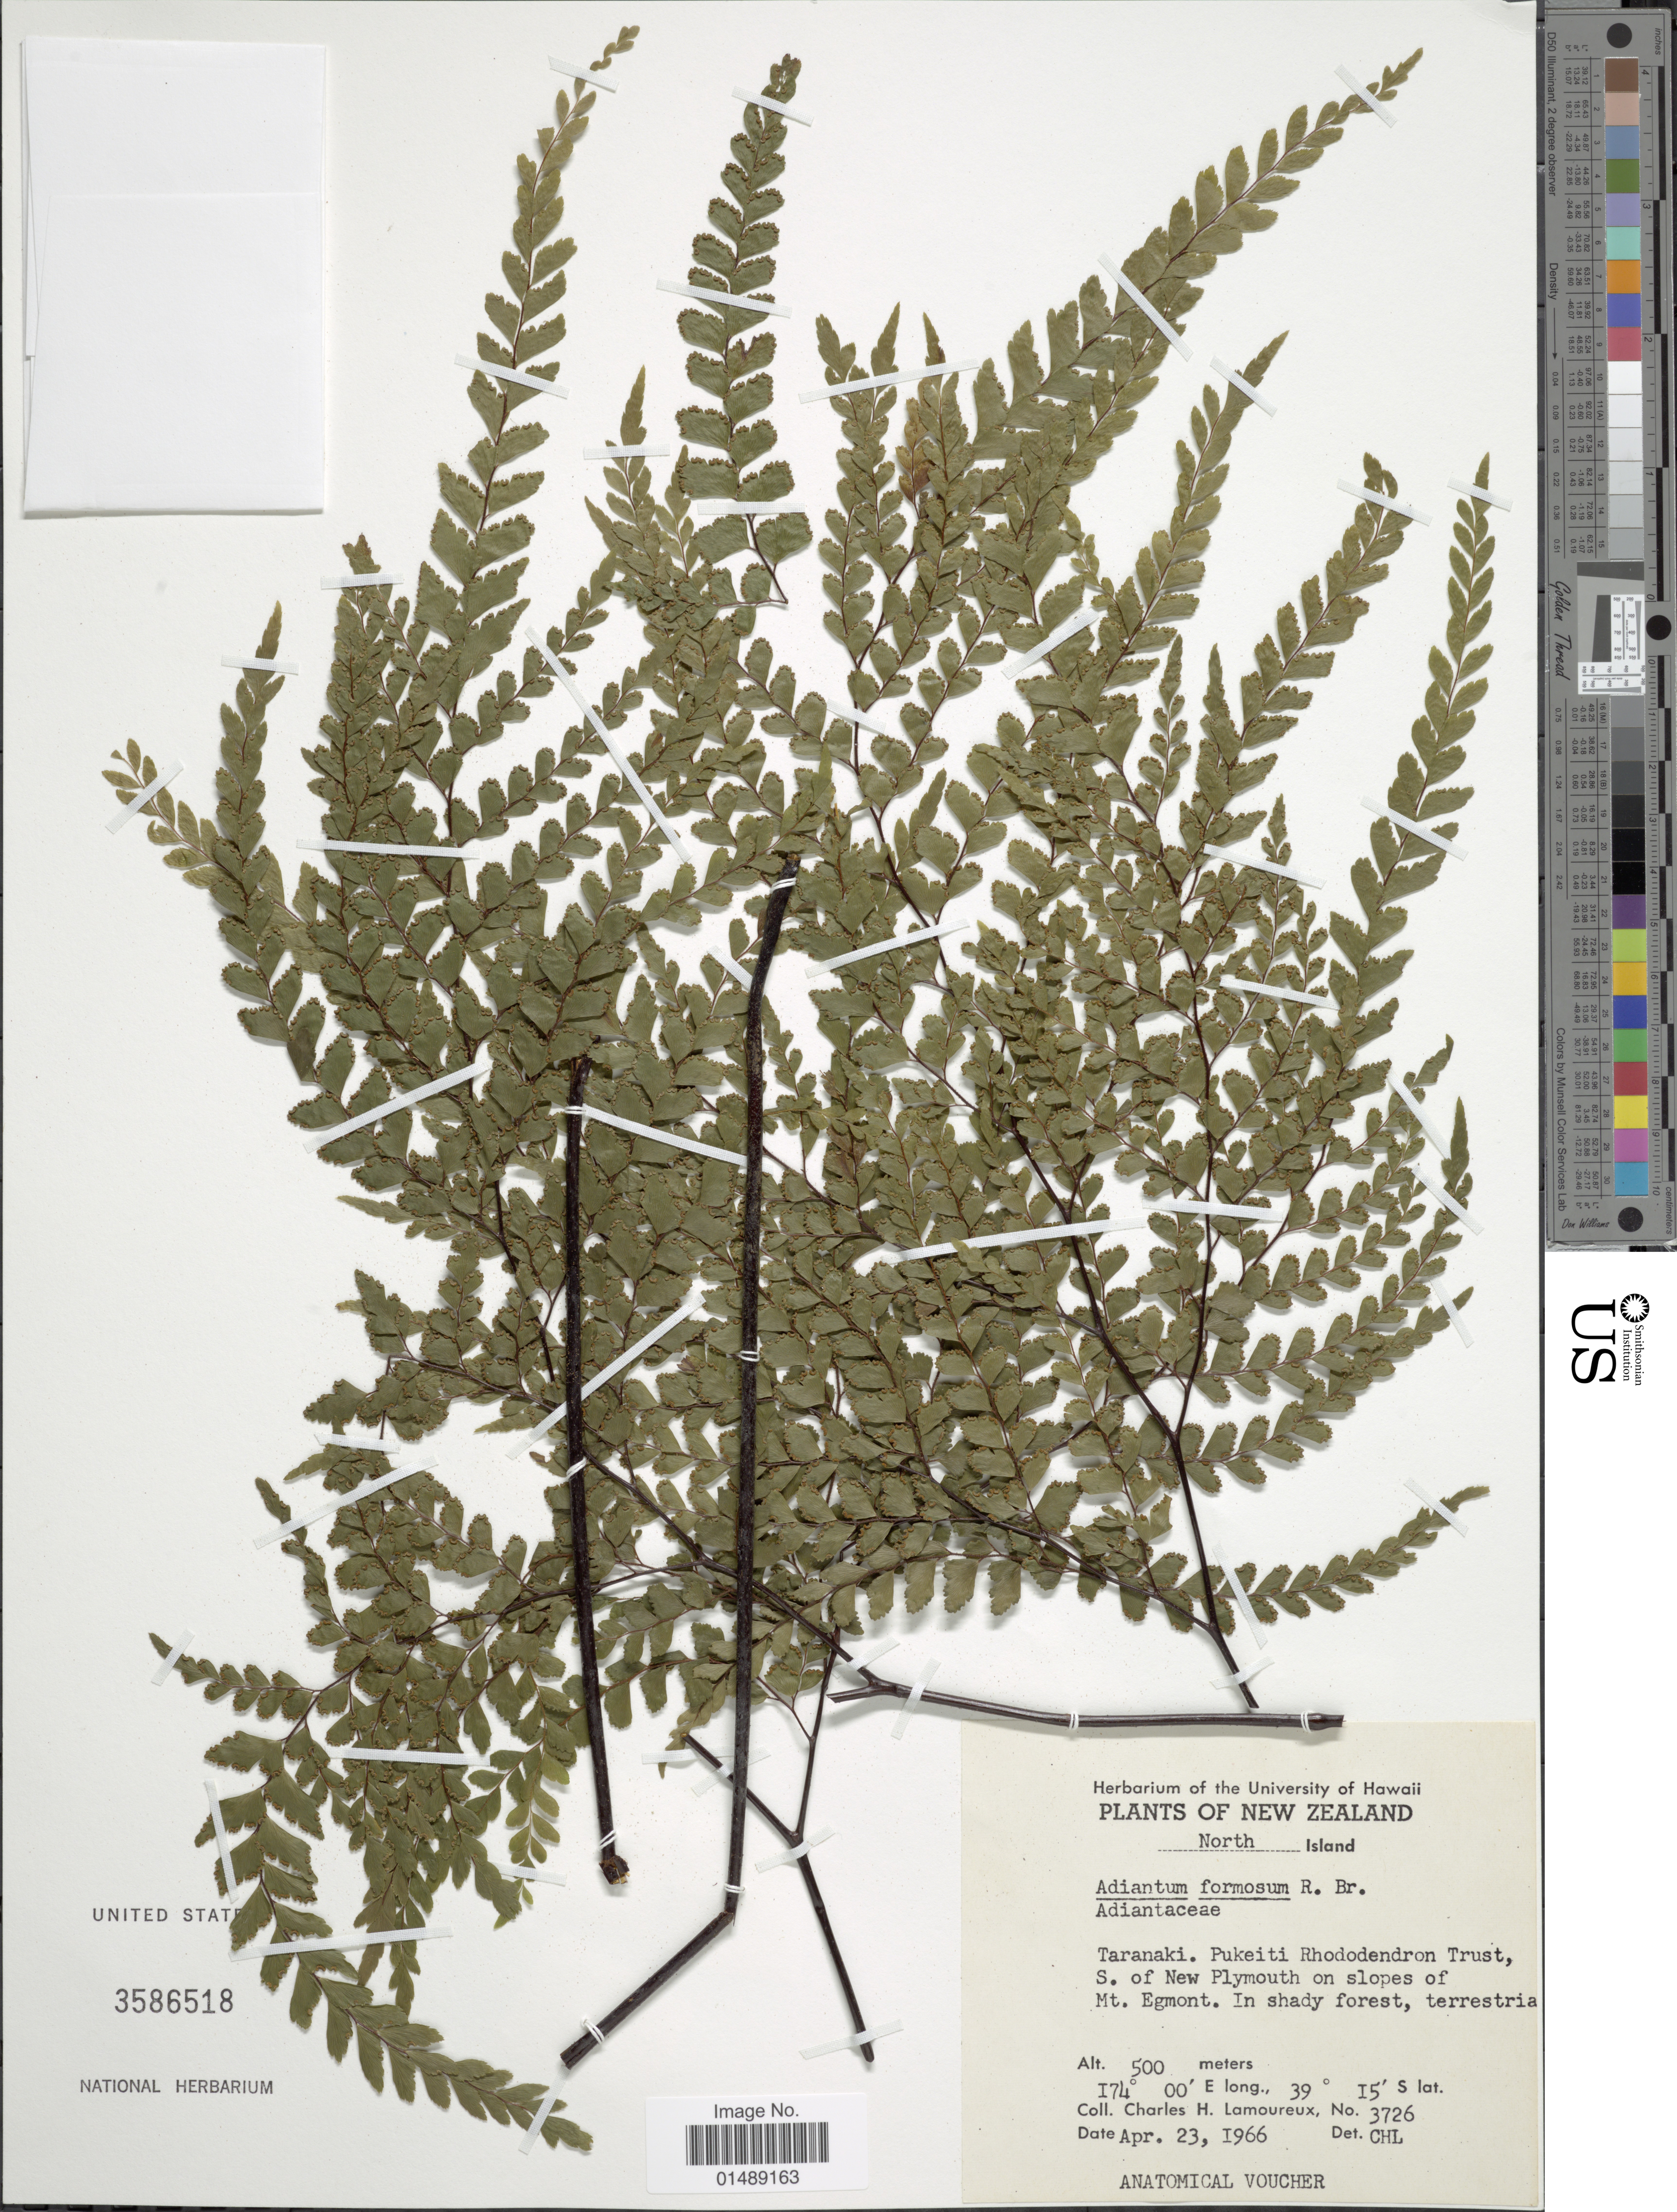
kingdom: Plantae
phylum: Tracheophyta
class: Polypodiopsida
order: Polypodiales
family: Pteridaceae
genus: Adiantum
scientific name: Adiantum formosum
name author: R. Br.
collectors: C. H. Lamoureux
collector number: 3726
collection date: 1966-04-23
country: New Zealand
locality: North Island, Taranaki, Pukeiti Rhododendron Trust, S. of New Plymouth on slopes of Mr. Egmont.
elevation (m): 500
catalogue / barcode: US 3586518